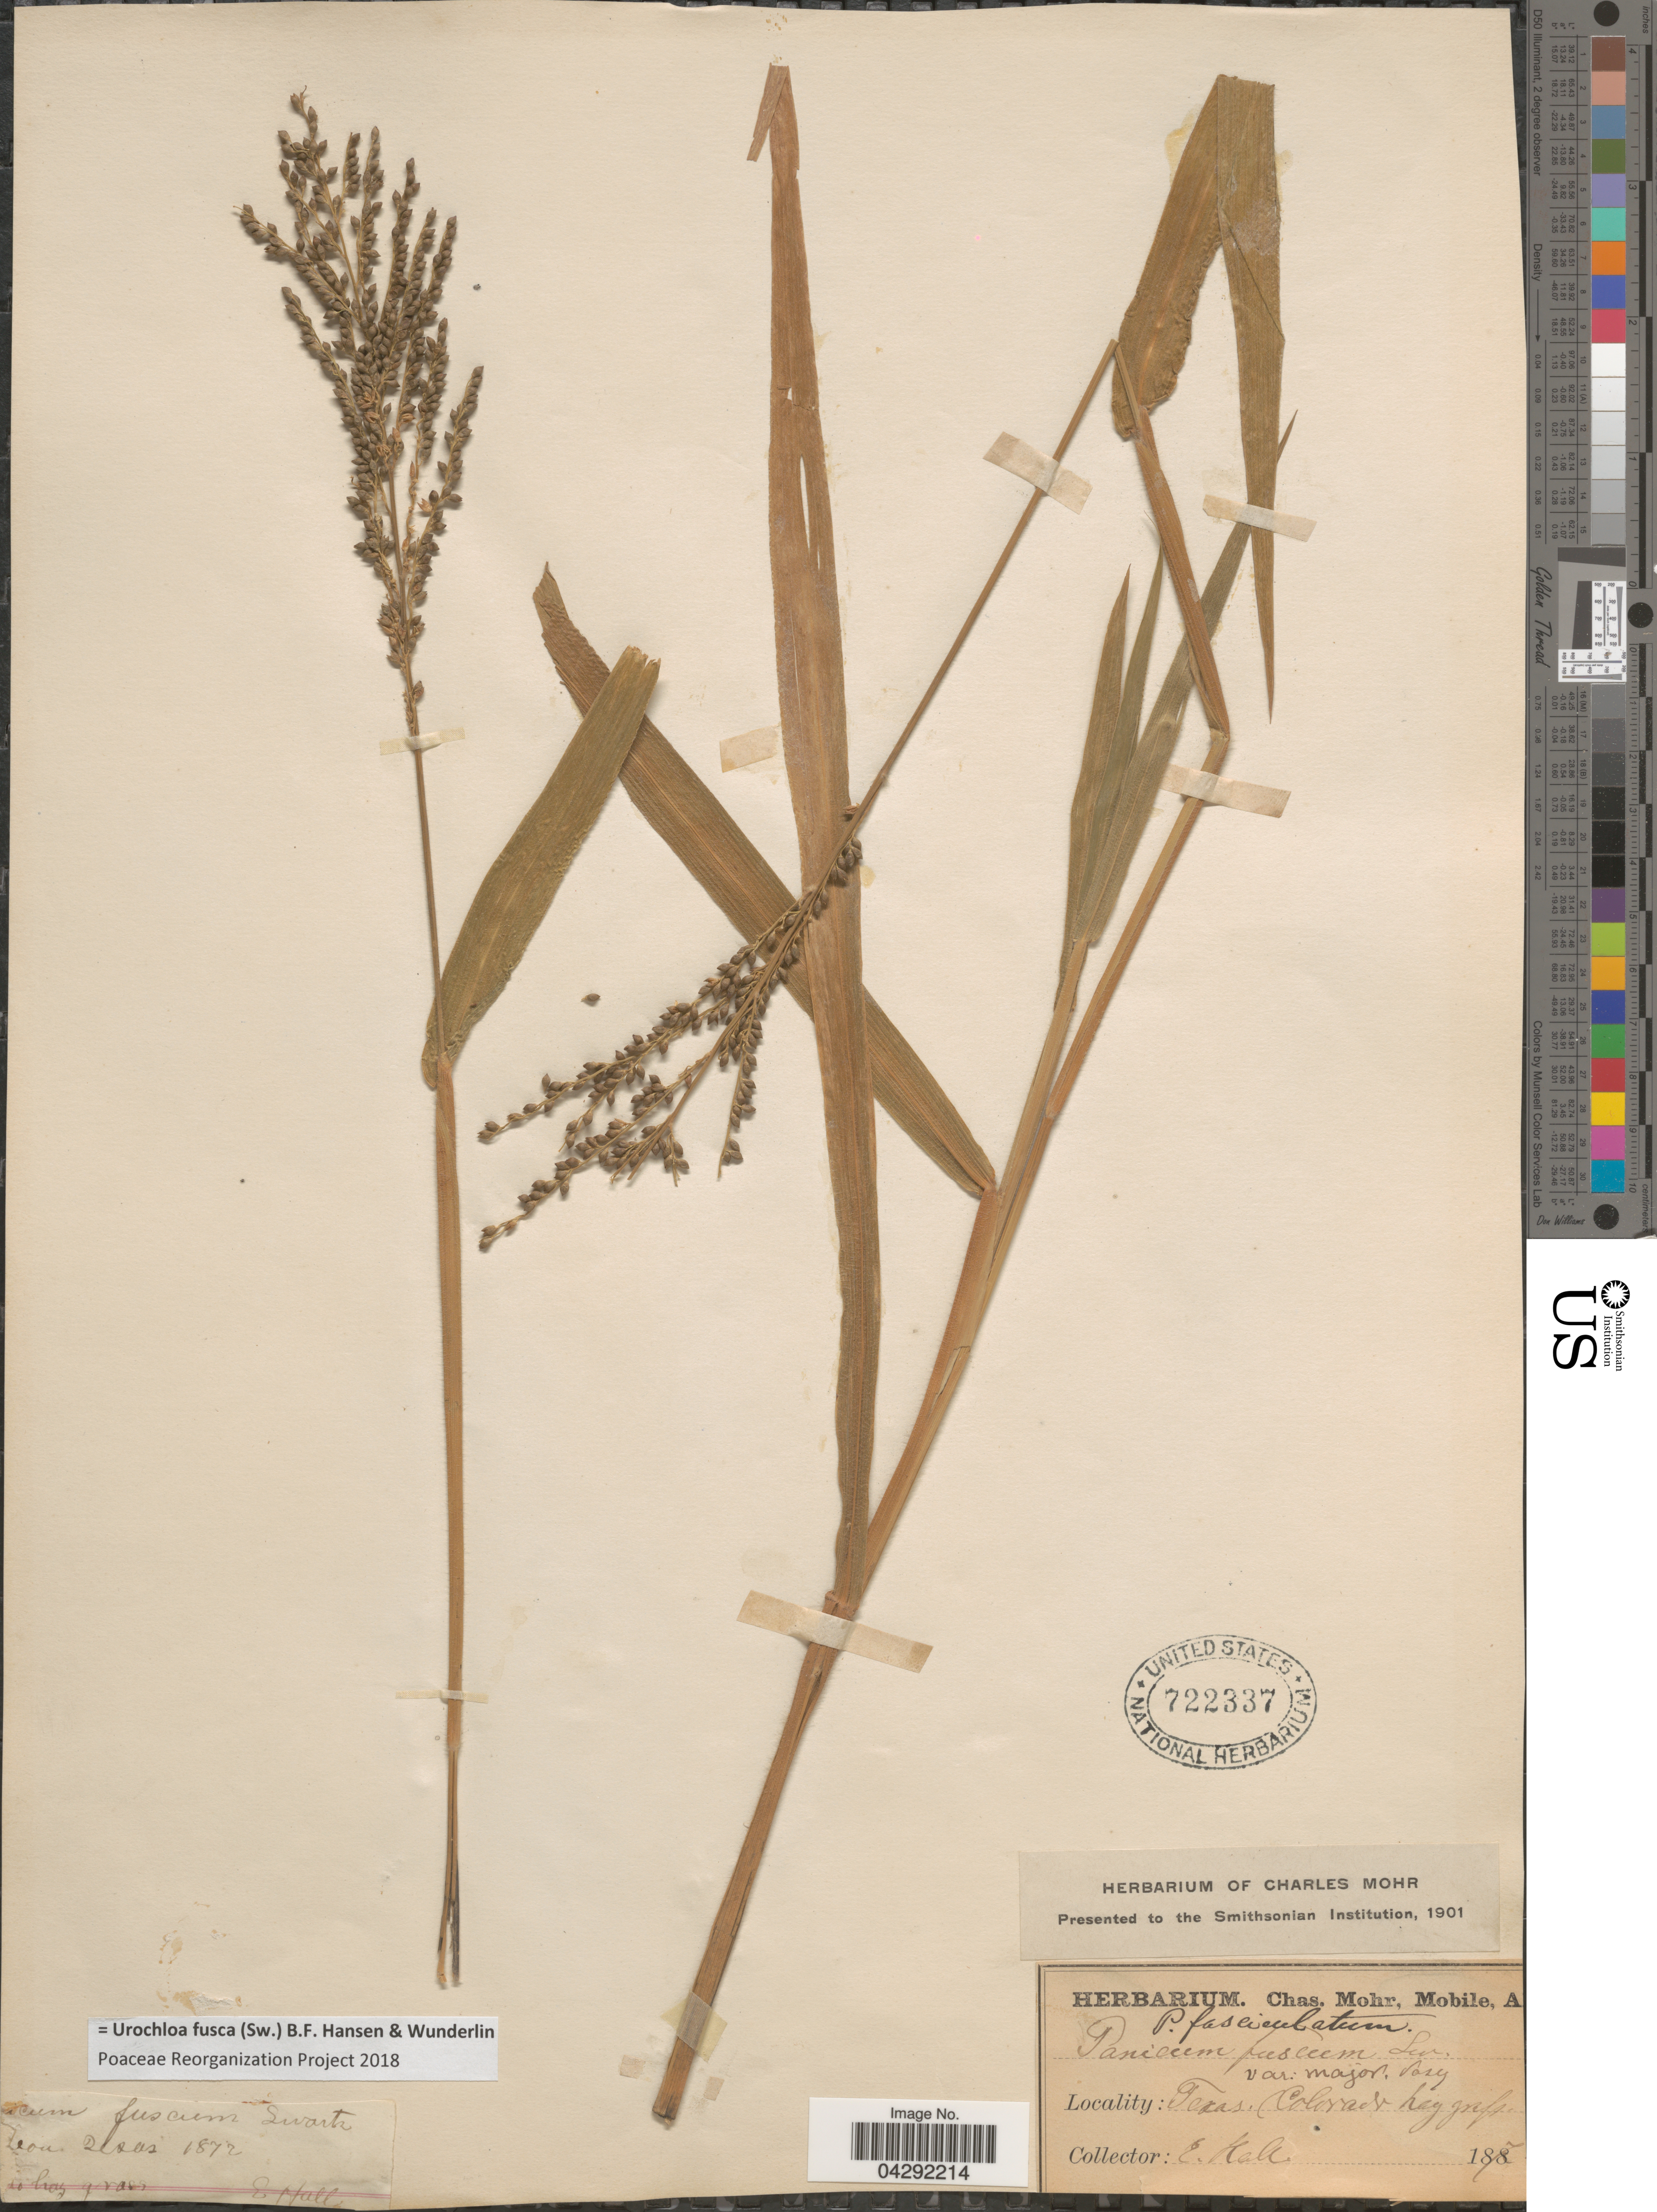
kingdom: Plantae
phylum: Tracheophyta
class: Liliopsida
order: Poales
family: Poaceae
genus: Urochloa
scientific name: Urochloa fusca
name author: (Sw.) B.F. Hansen & Wunderlin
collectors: E. Hall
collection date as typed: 187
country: United States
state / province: Texas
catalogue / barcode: US 722337